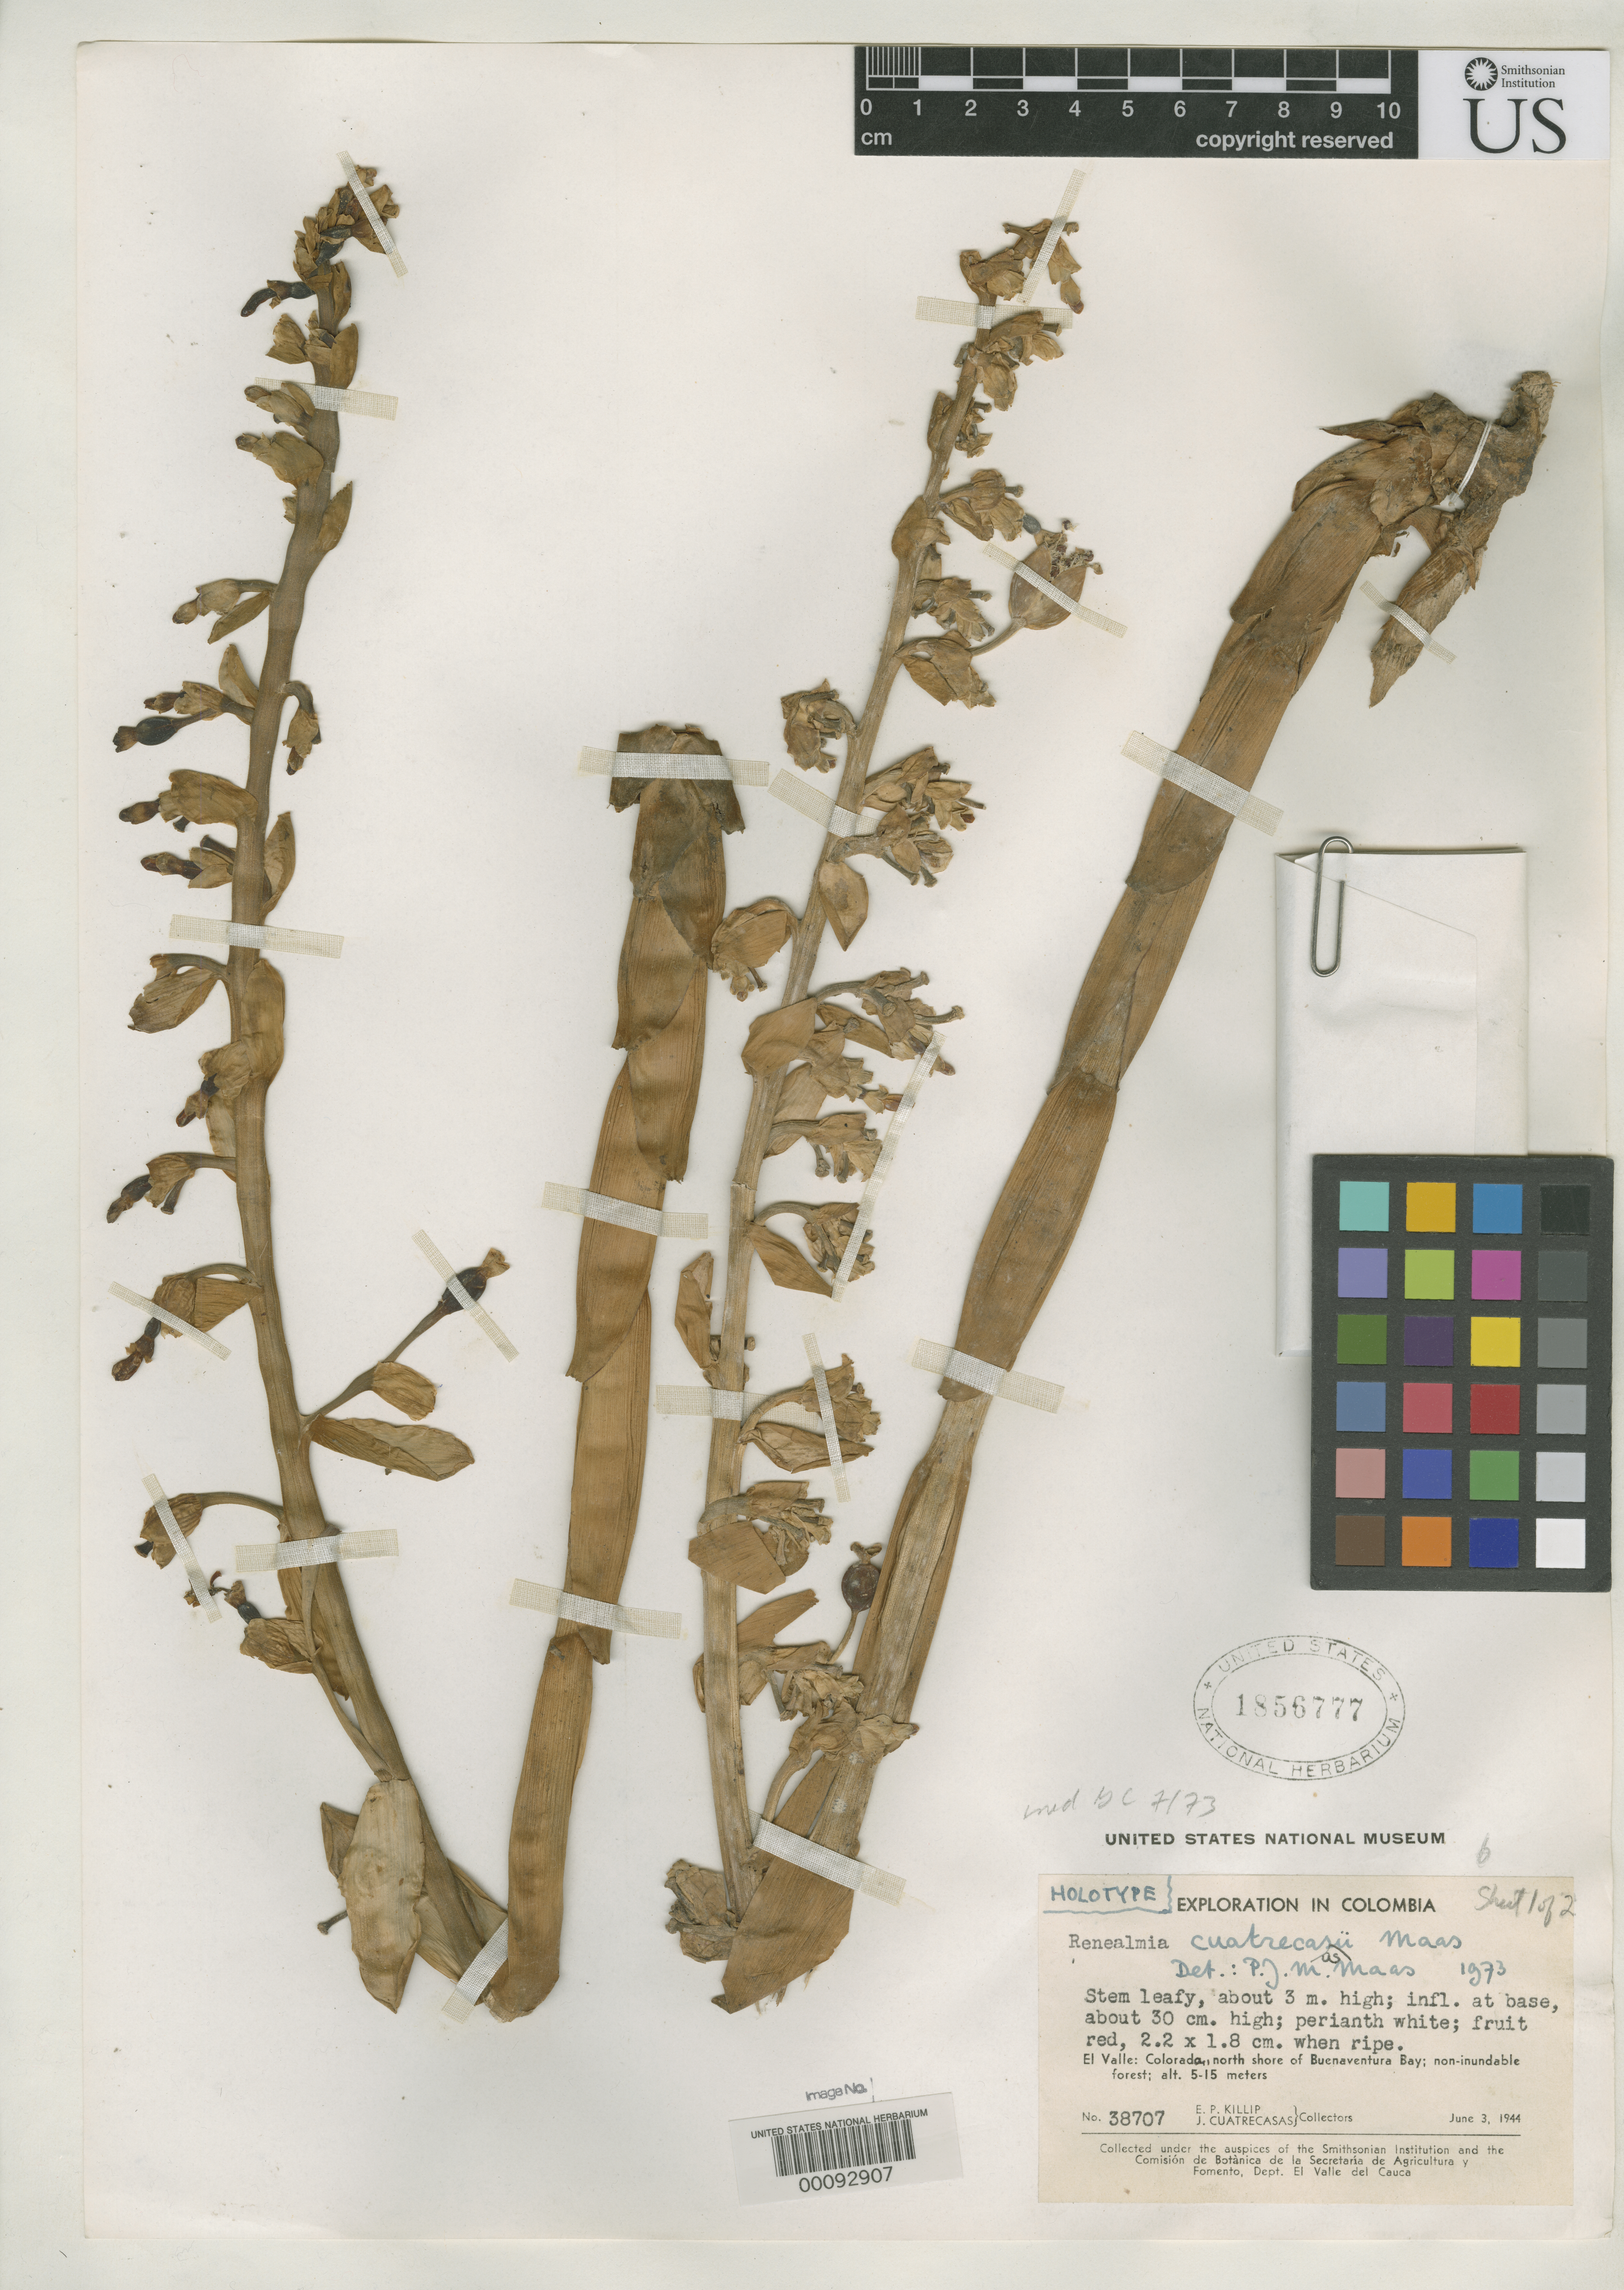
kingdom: Plantae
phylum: Tracheophyta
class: Liliopsida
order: Zingiberales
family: Zingiberaceae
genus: Renealmia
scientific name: Renealmia cuatrecasasii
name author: Maas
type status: Holotype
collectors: E. P. Killip & J. Cuatrecasas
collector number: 38707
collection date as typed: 03 Jun 1944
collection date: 1944-06-03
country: Colombia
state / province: Valle del Cauca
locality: Colorado, north shore of Buena Ventura.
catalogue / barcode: US 1856777